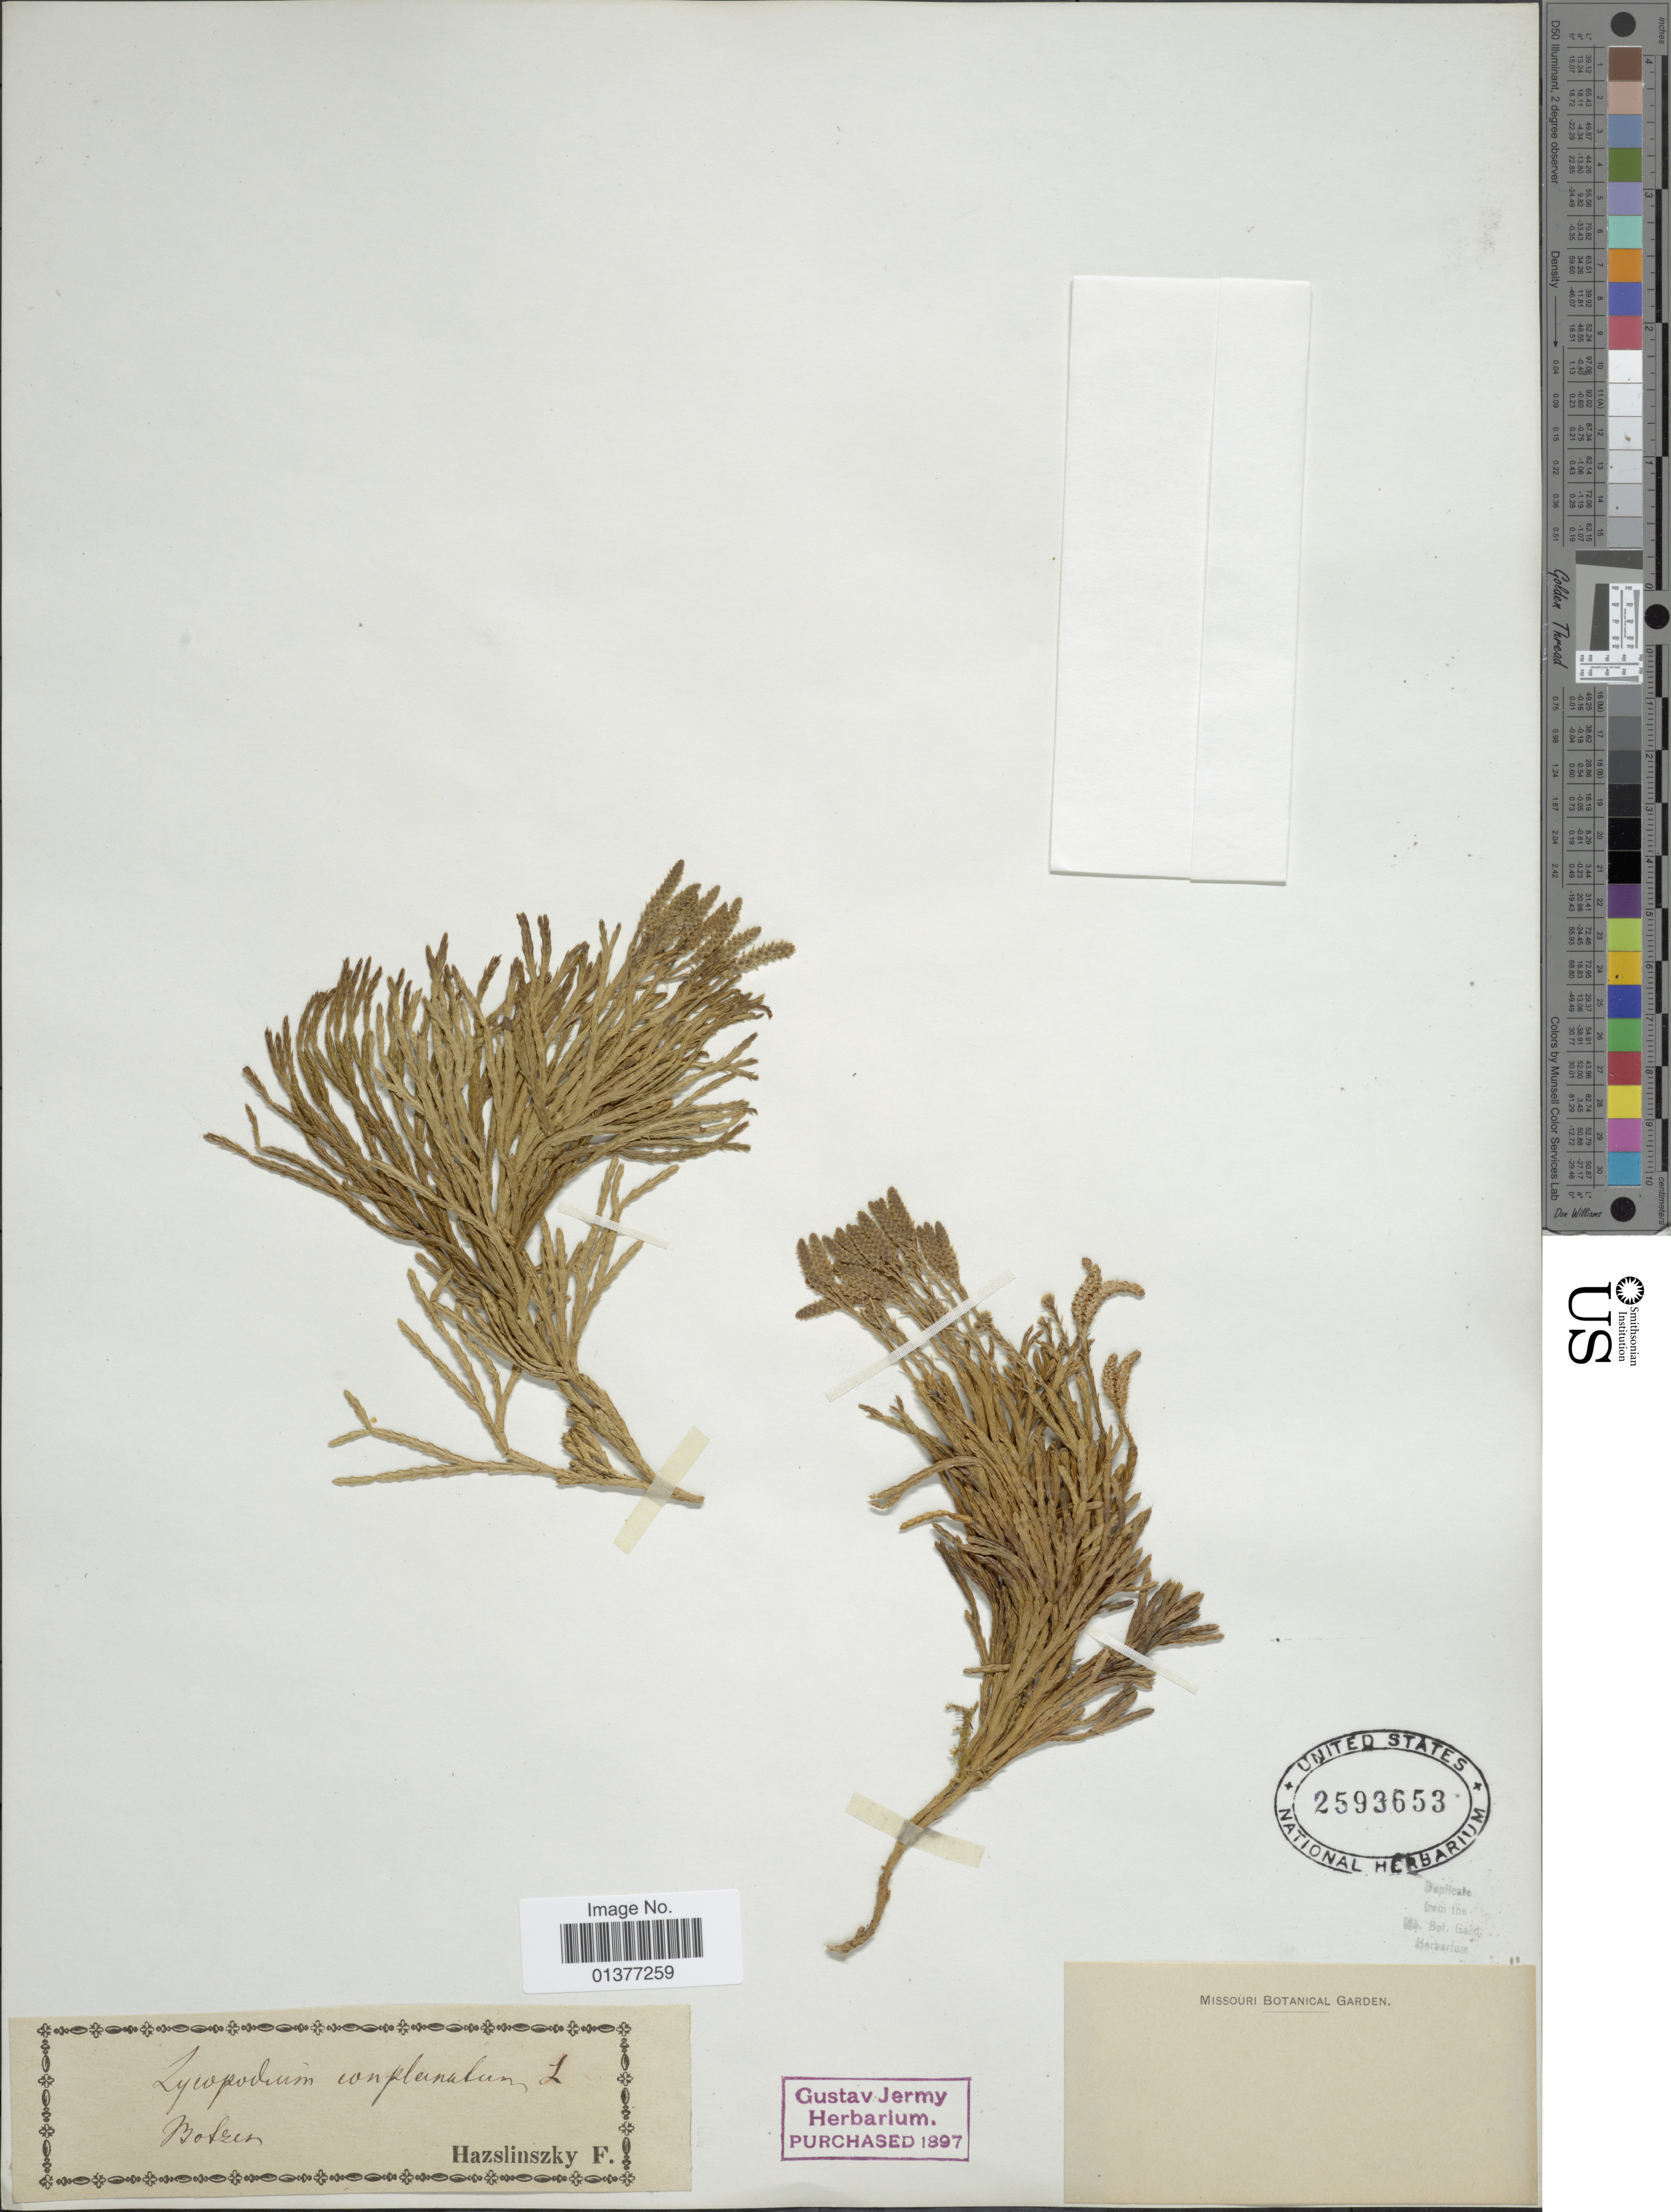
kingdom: Plantae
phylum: Tracheophyta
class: Lycopodiopsida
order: Lycopodiales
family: Lycopodiaceae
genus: Diphasiastrum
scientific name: Diphasiastrum complanatum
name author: (L.) Holub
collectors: F. Hazslinszky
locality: Botzen [interpreted]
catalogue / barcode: US 2593653